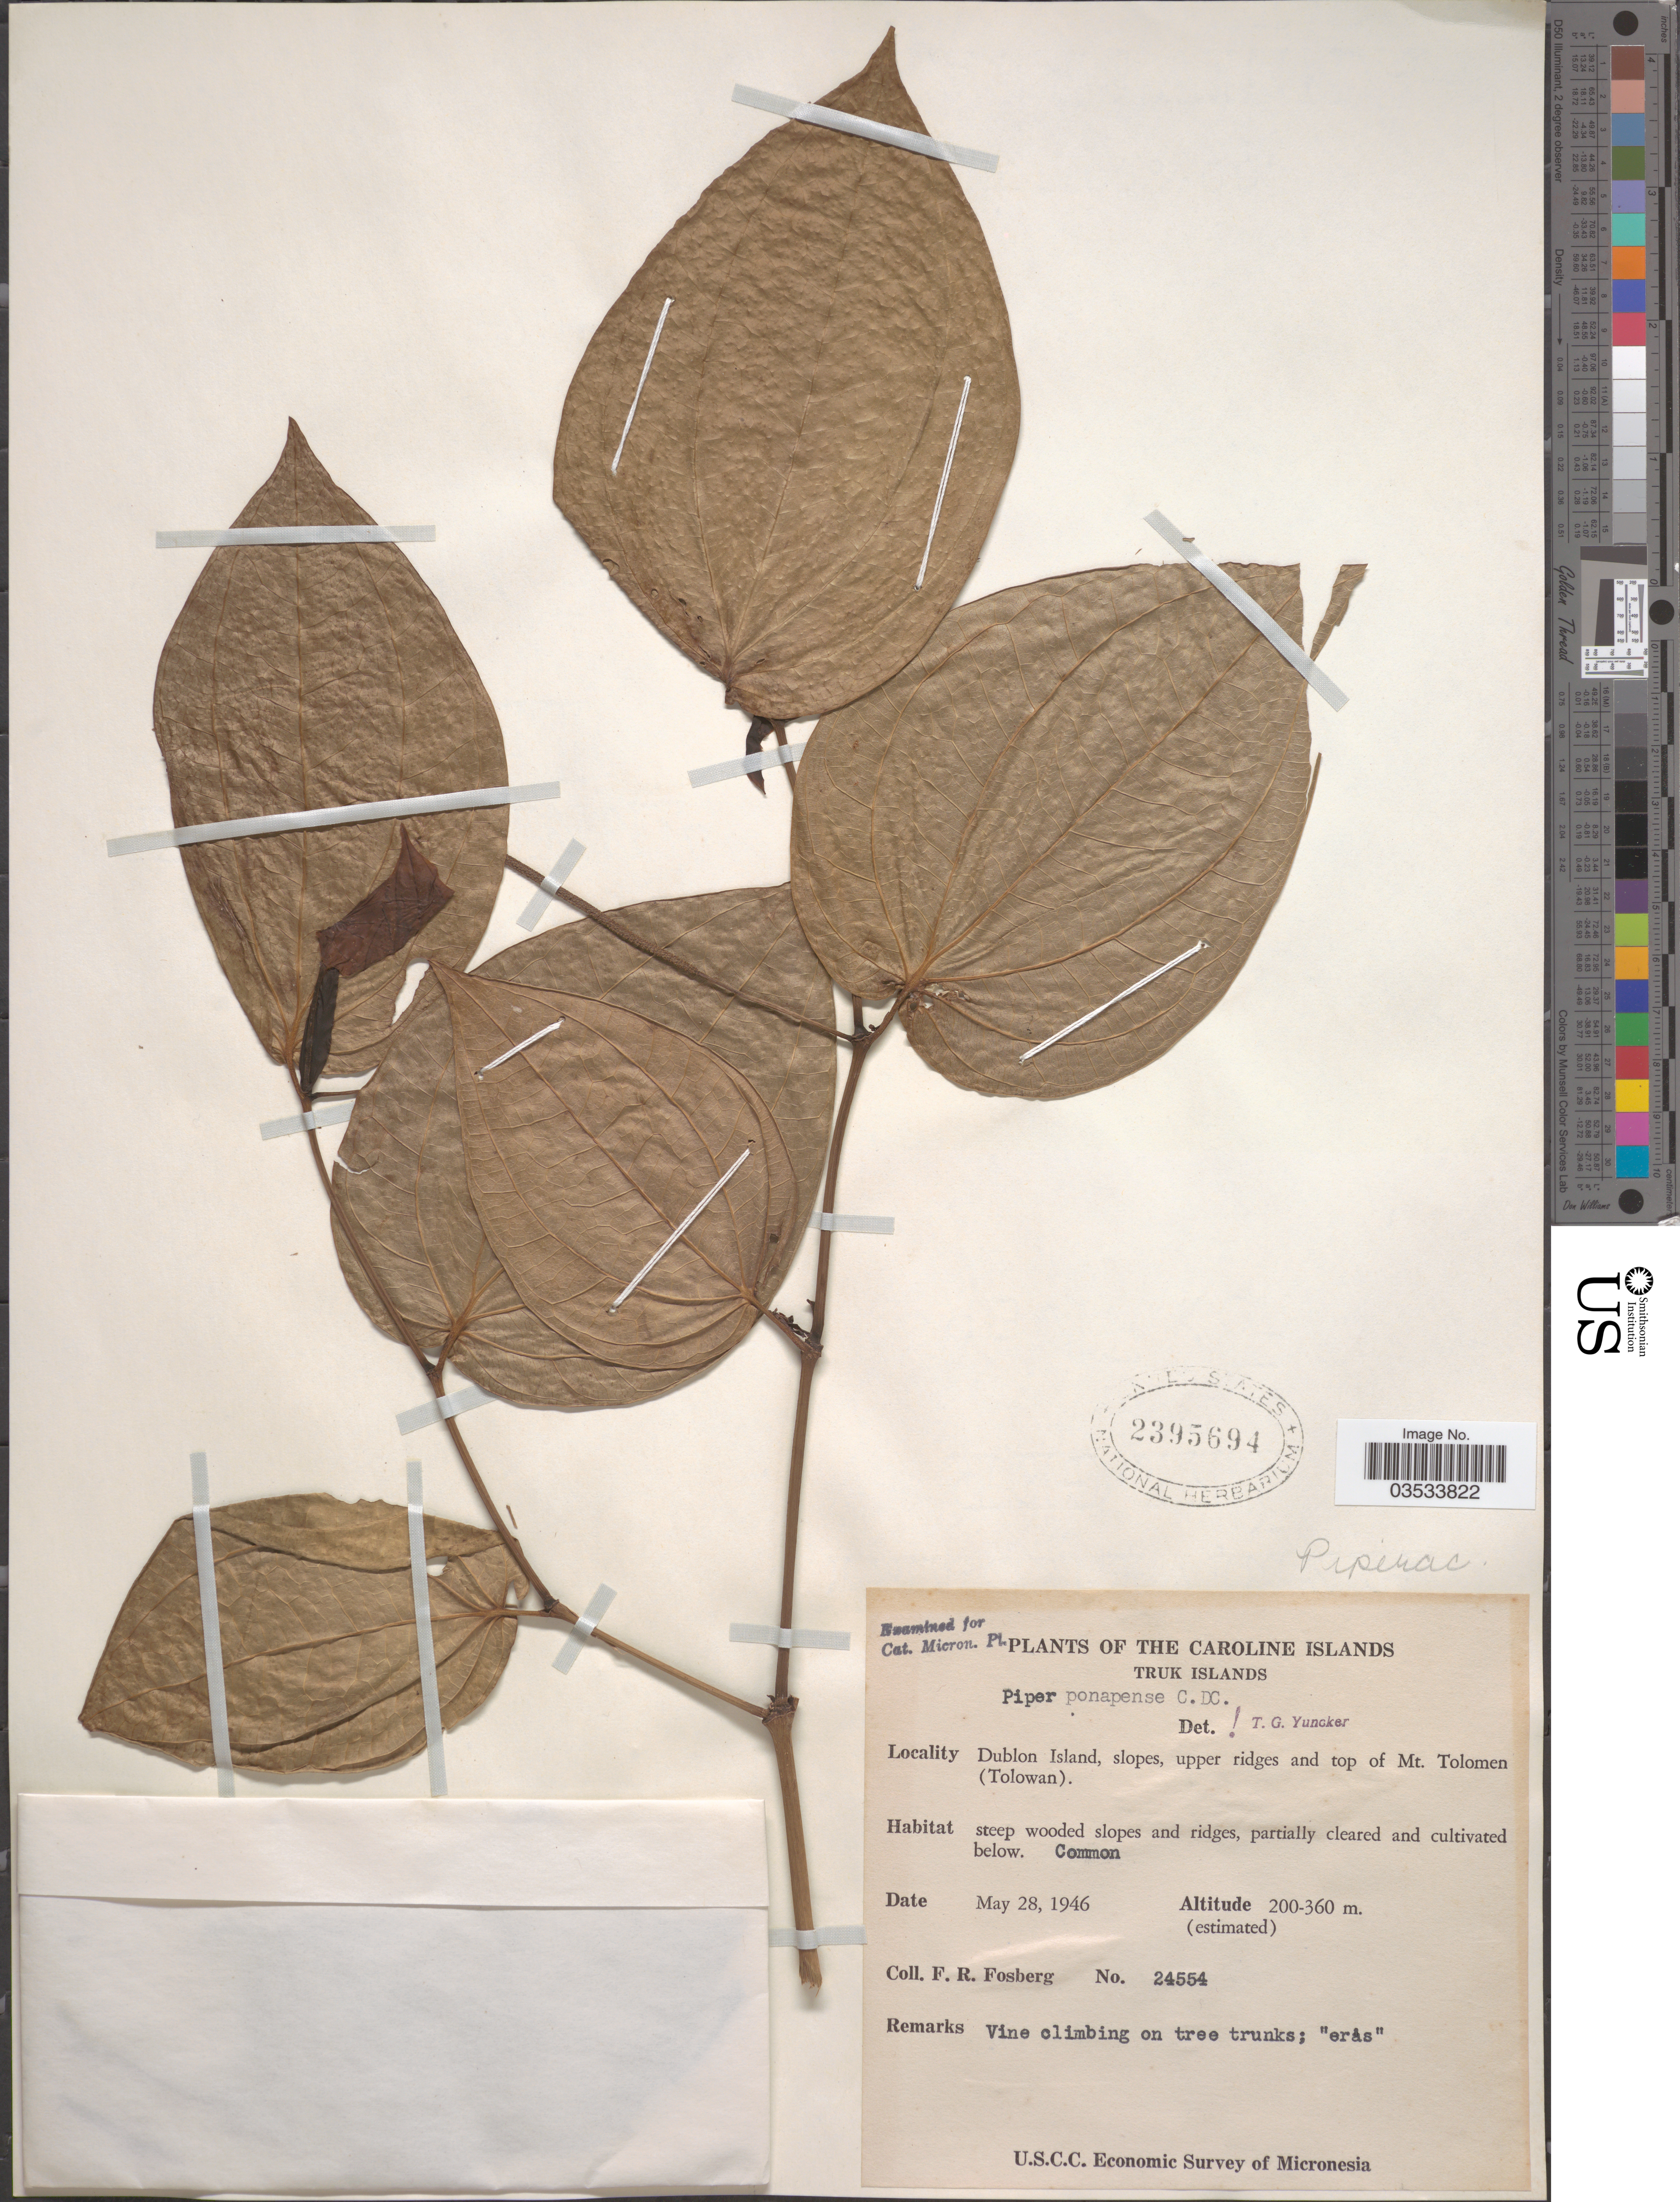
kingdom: Plantae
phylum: Tracheophyta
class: Magnoliopsida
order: Piperales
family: Piperaceae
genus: Piper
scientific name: Piper ponapense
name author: C. DC.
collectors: F. R. Fosberg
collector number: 24554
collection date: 1946-05-28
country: Micronesia, Federated States of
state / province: Truk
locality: Caroline Islands. Truk Islands. Dublon Island, slopes, upper ridges and top of Mt. Tolomen (Tolowan).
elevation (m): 200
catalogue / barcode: US 2395694